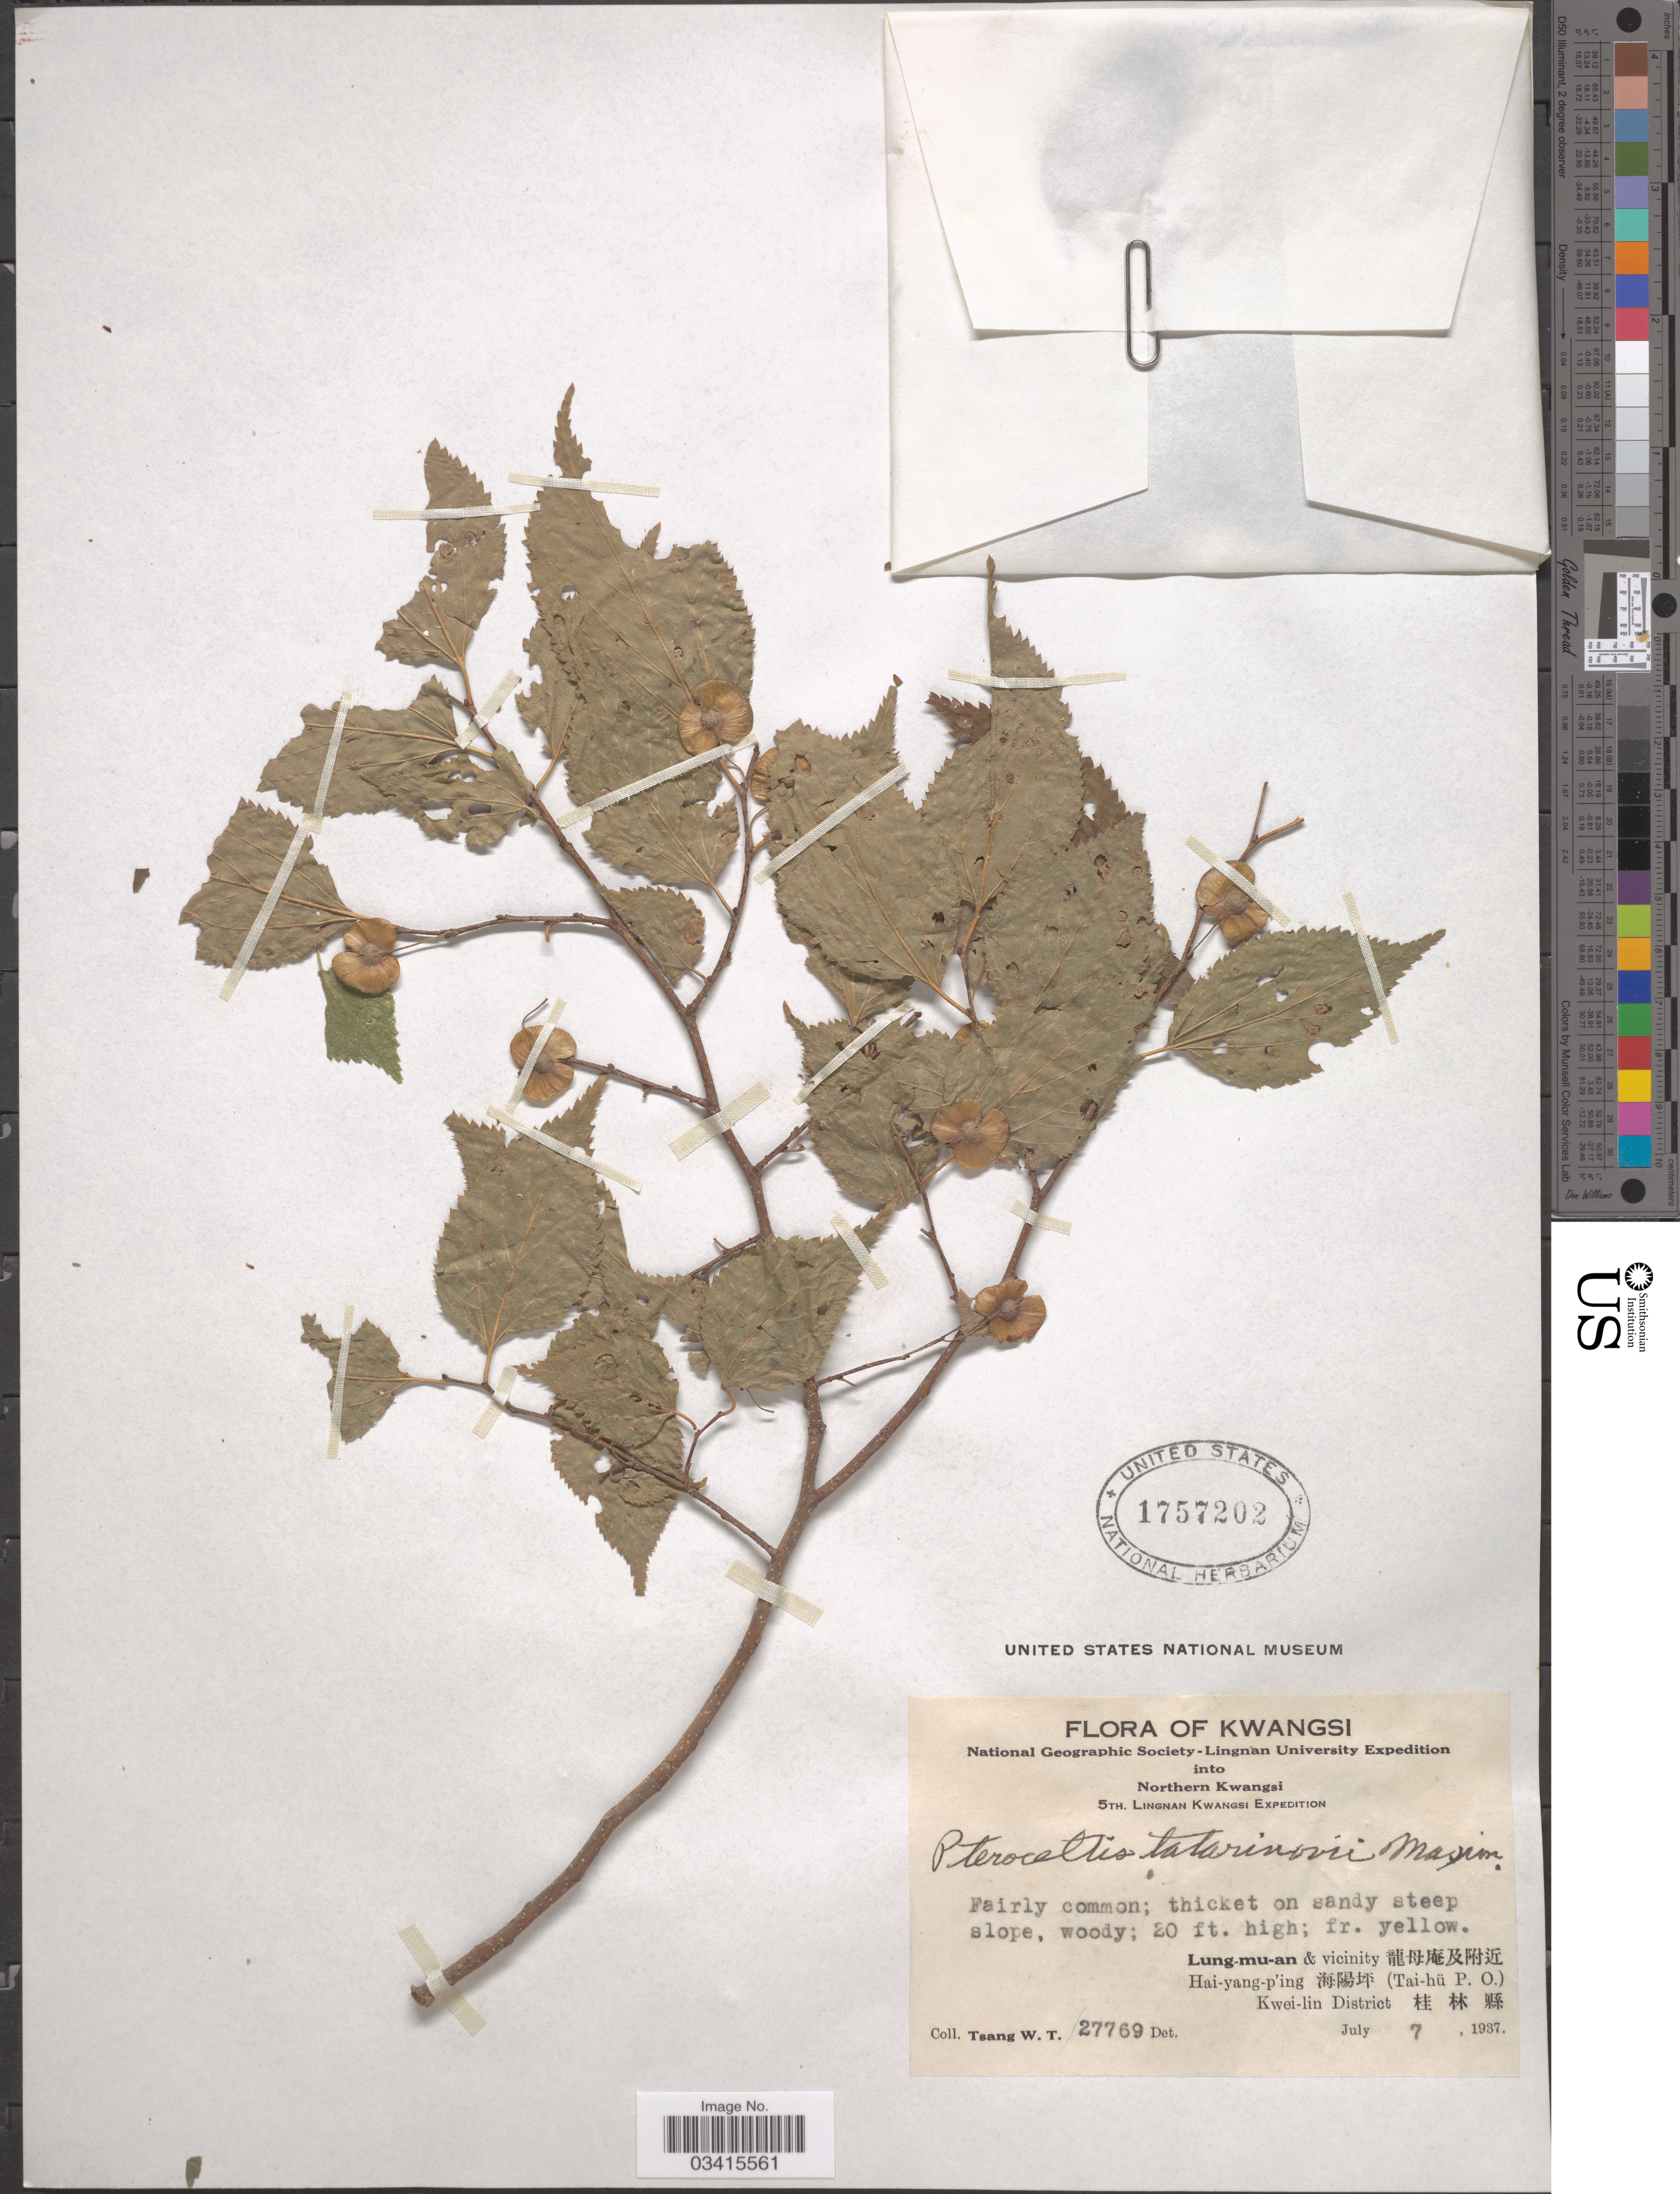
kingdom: Plantae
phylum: Tracheophyta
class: Magnoliopsida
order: Rosales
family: Cannabaceae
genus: Pteroceltis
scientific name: Pteroceltis tatarinowii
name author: Maxim.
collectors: W. T. Tsang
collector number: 27769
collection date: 1937-07-07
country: China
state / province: Guangxi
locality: Lung-mu-an & vicinity . Hai-yang-p'ing (Tai-hü P.O.) Kwei-lin District .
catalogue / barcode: US 1757202